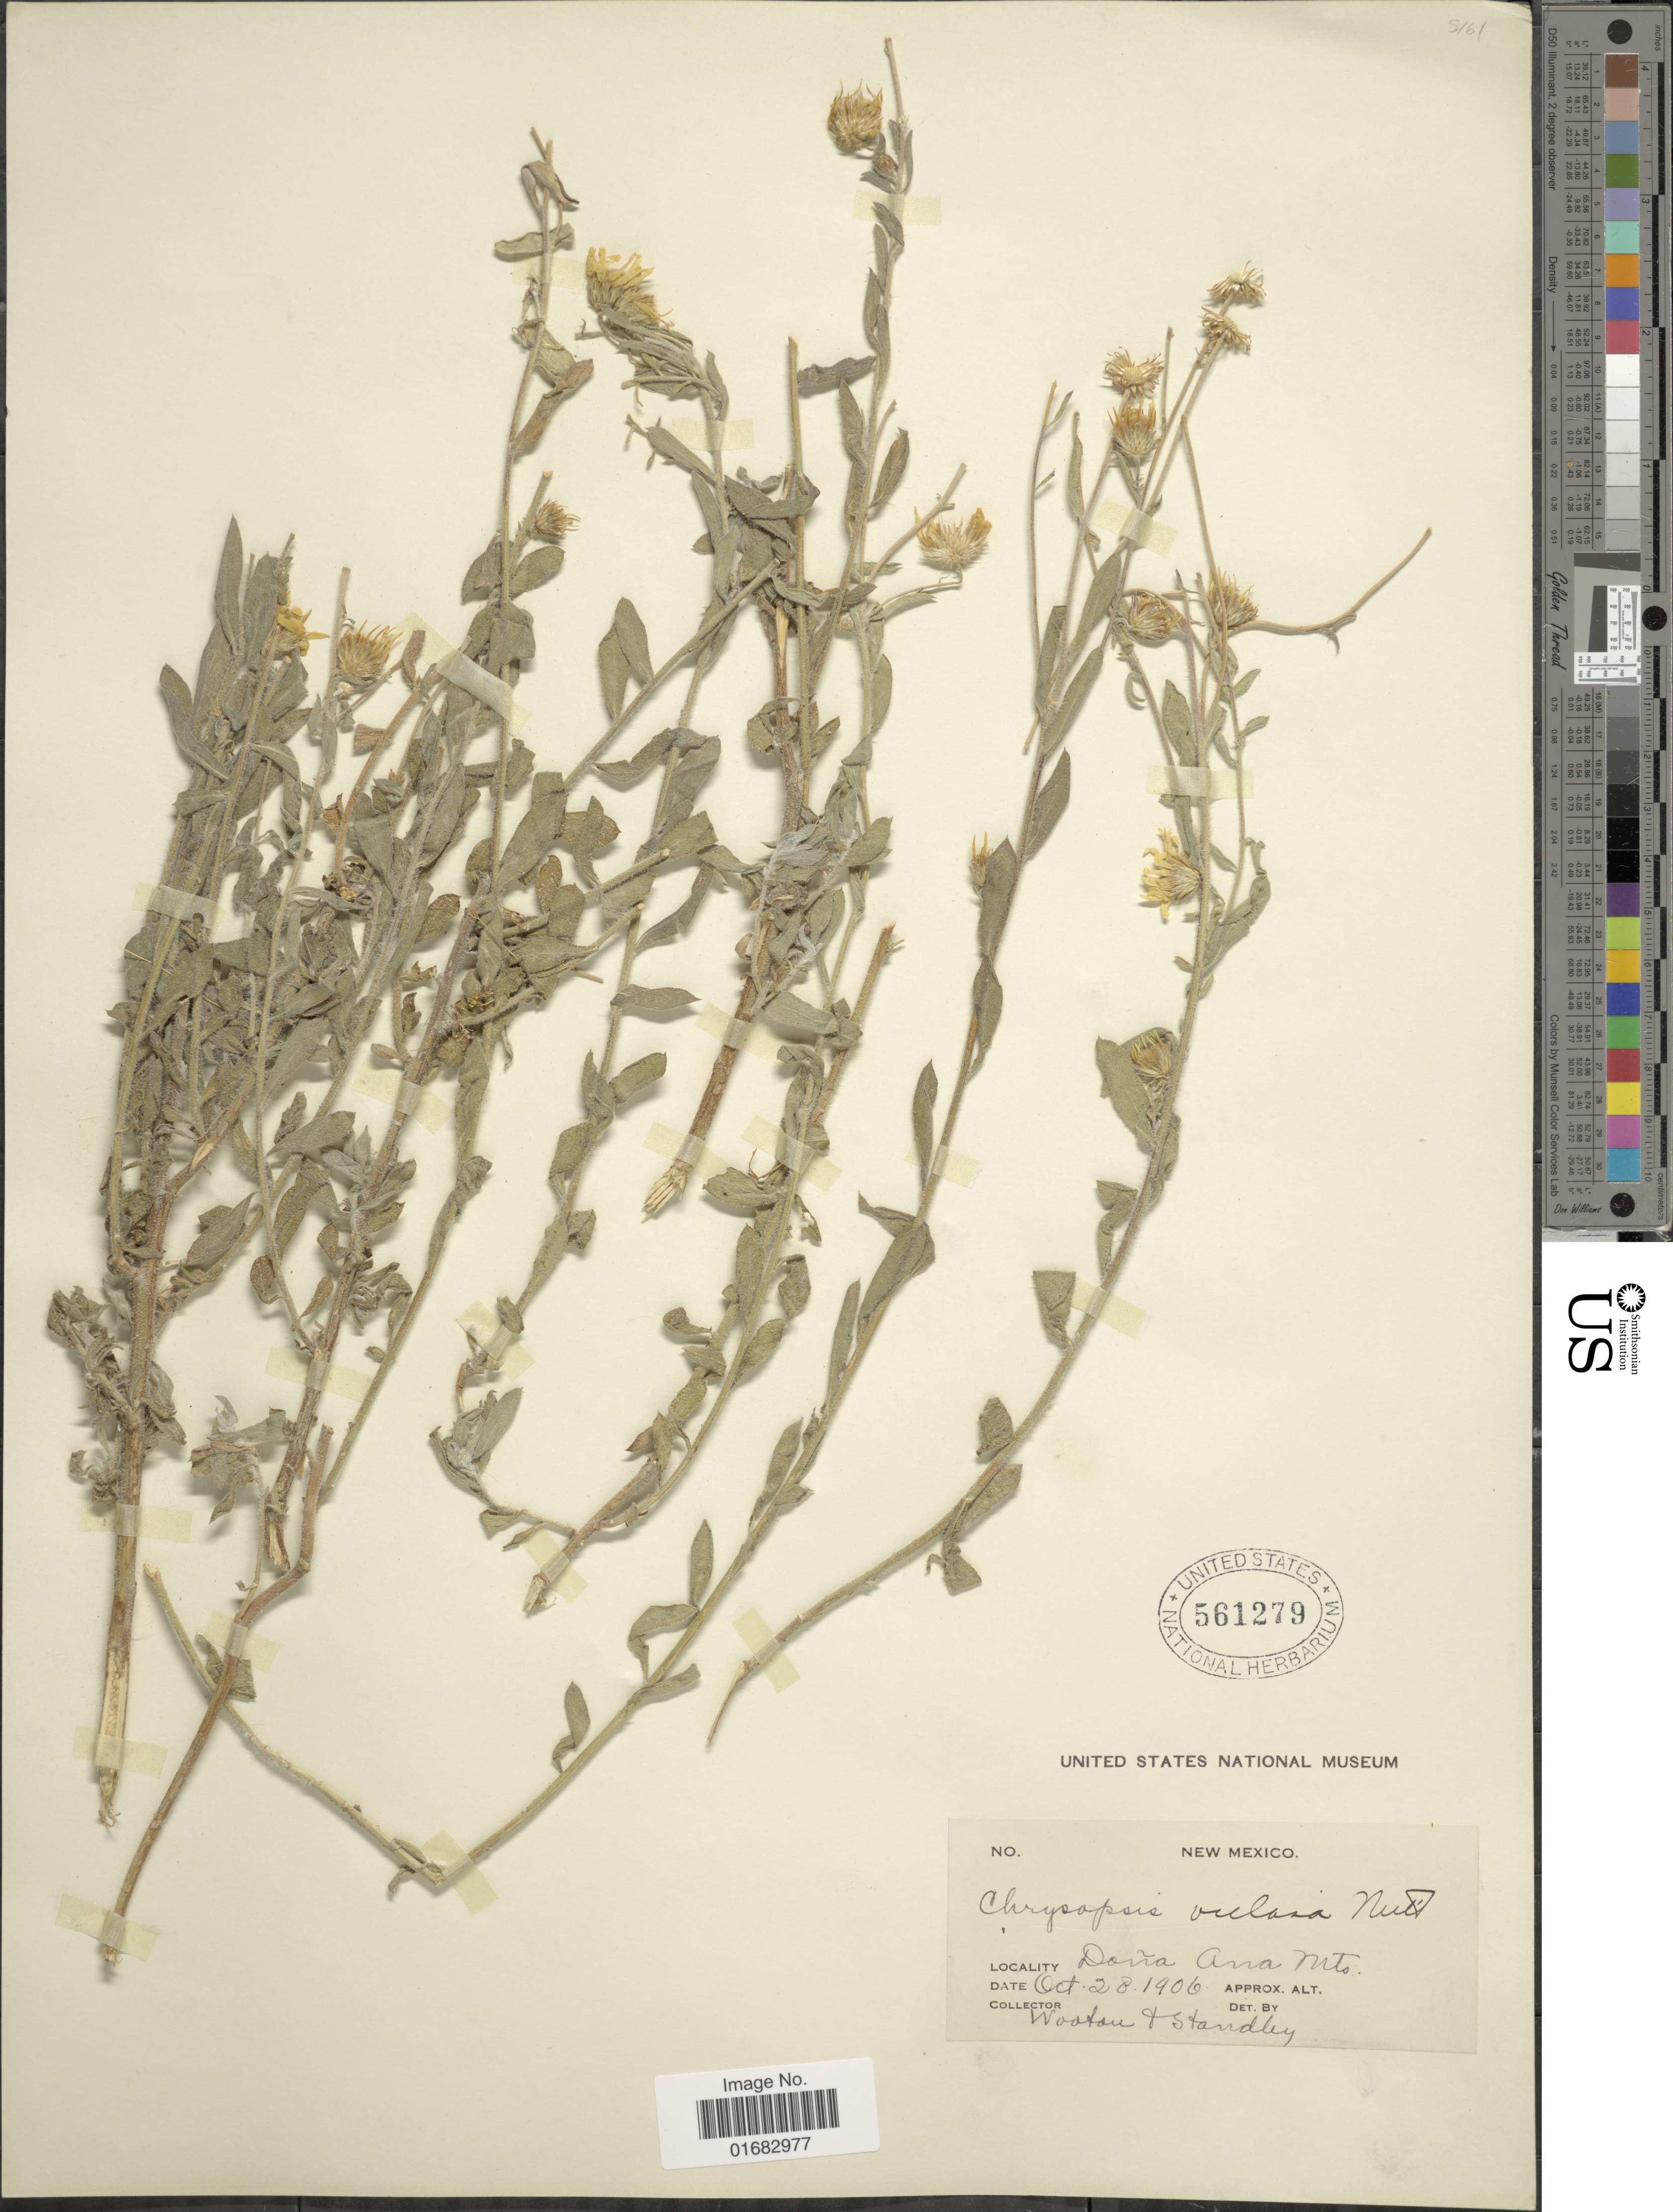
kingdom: Plantae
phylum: Tracheophyta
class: Magnoliopsida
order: Asterales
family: Asteraceae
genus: Heterotheca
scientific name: Heterotheca villosa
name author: (Pursh) Shinners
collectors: E. O. Wooton & P. C. Standley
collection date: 1906-10-28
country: United States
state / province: New Mexico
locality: Doña Ana Mts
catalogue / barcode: US 561279